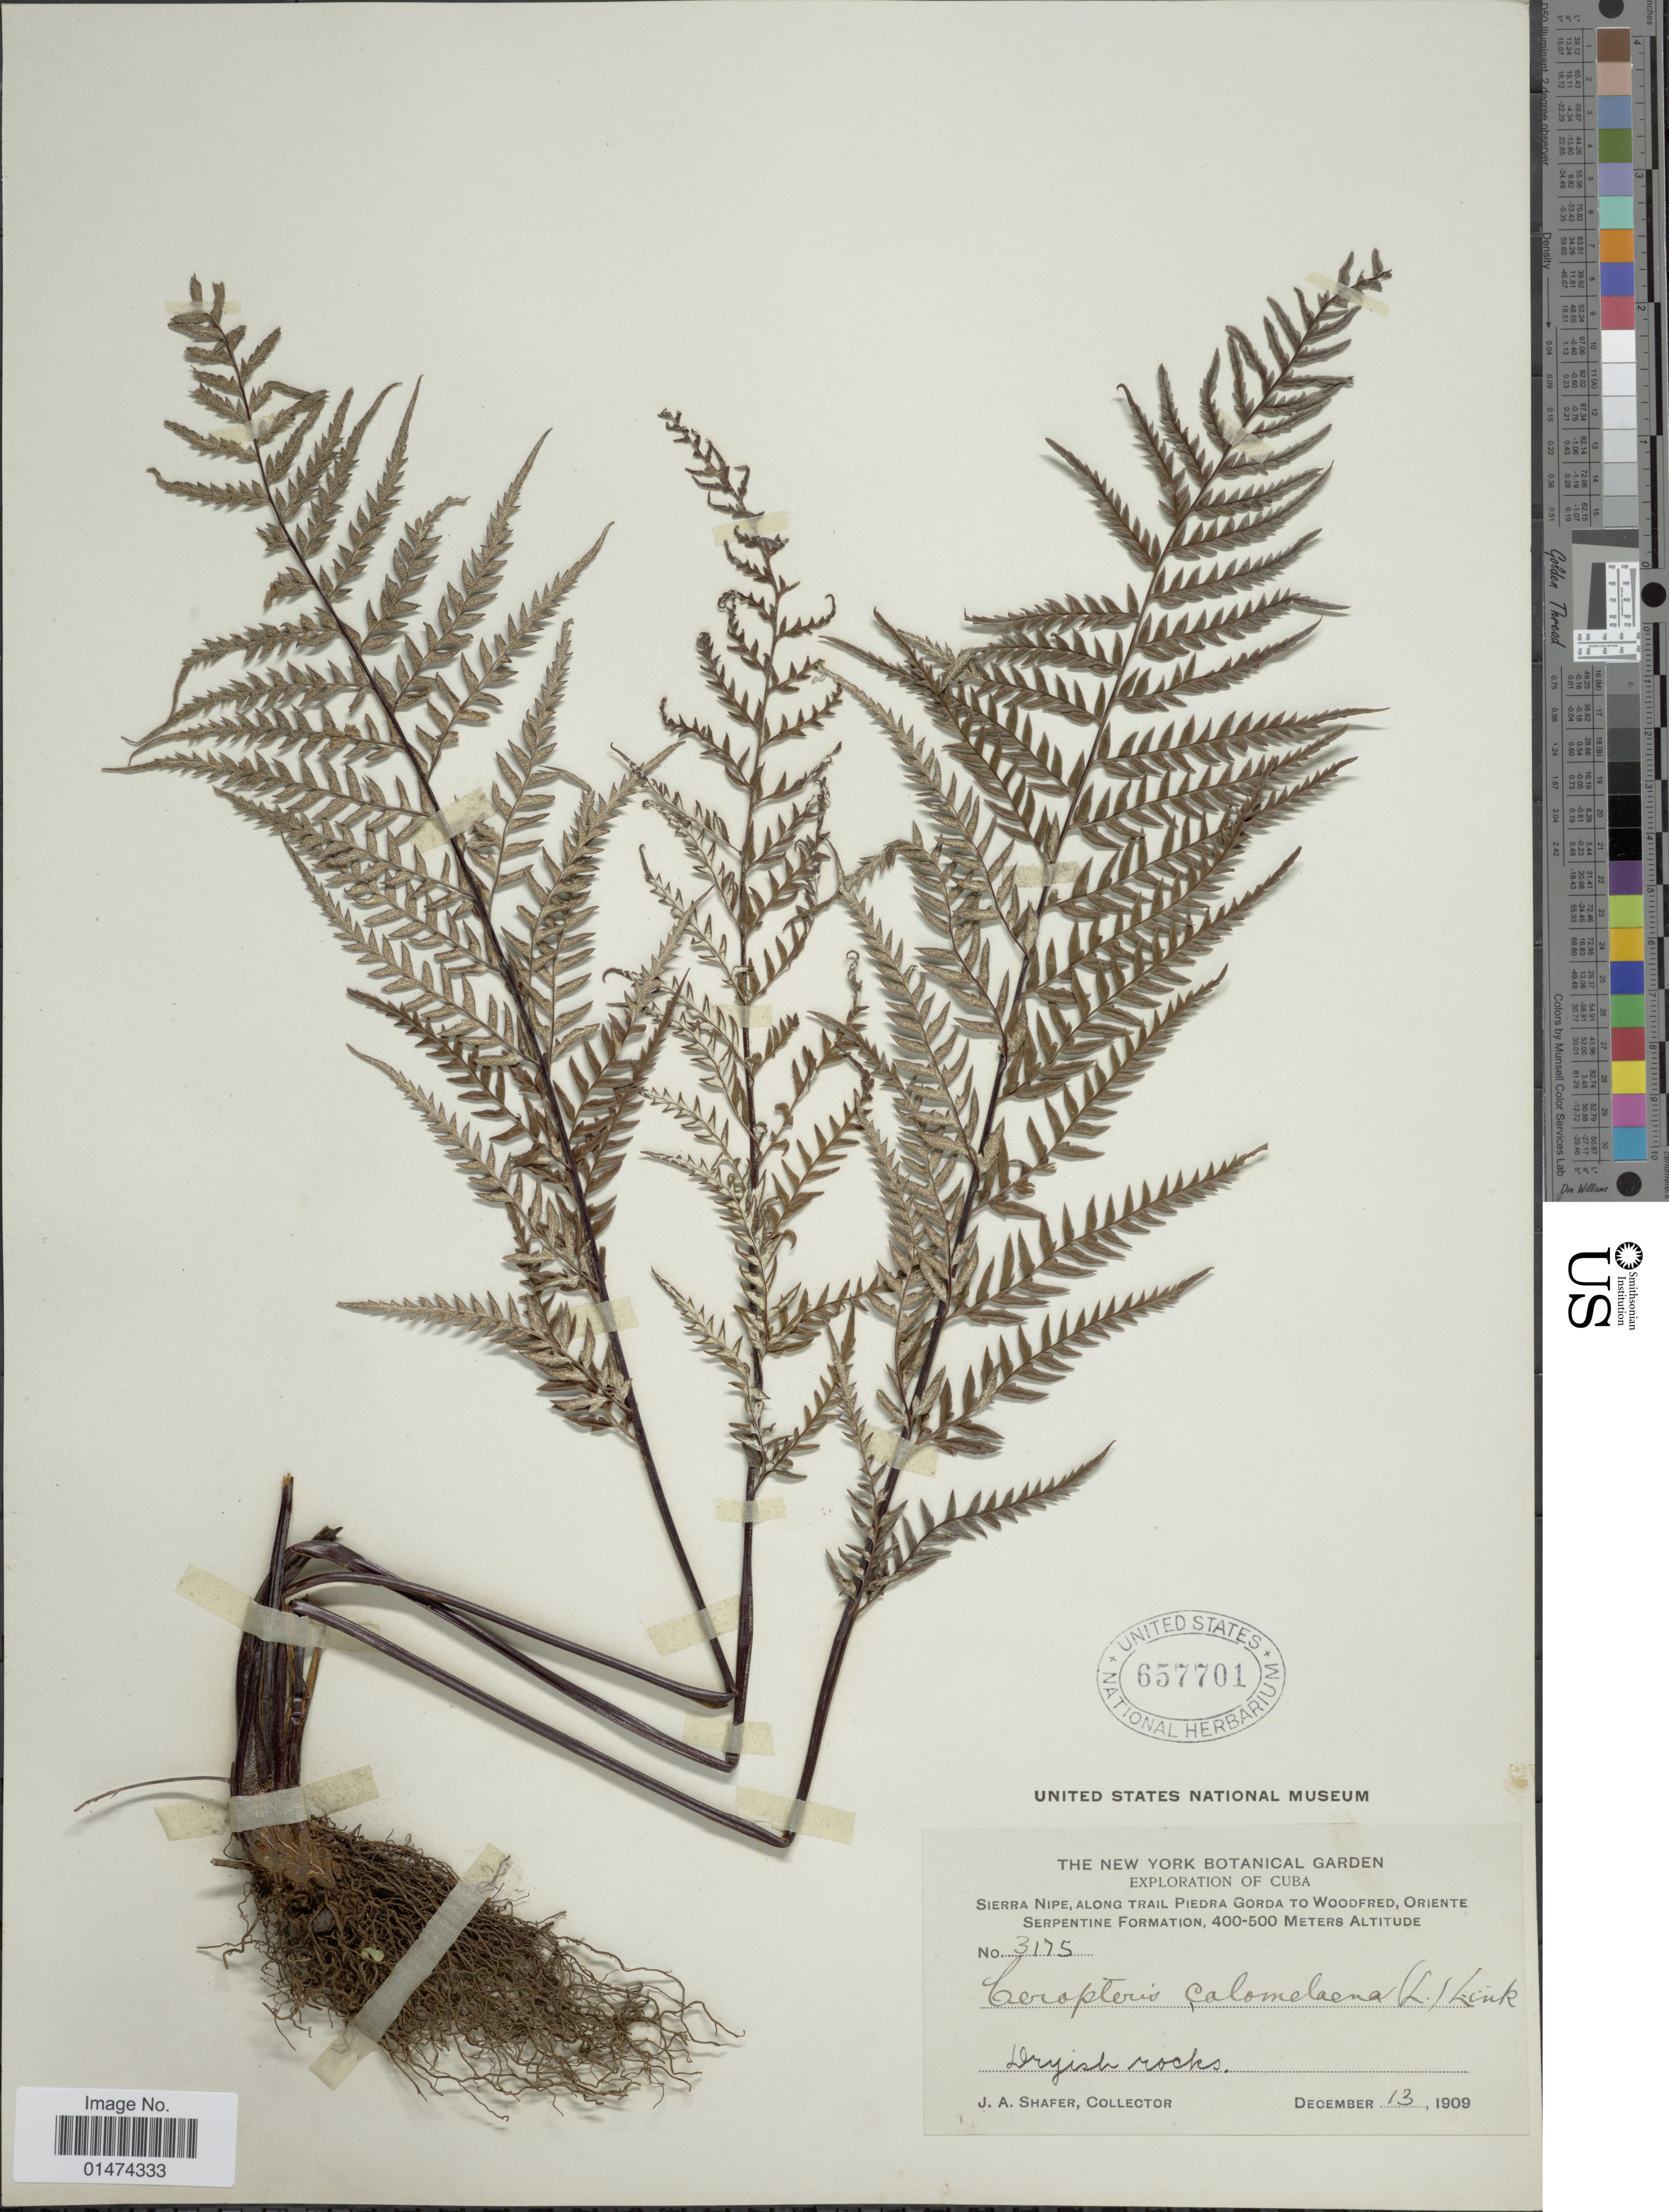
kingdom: Plantae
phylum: Tracheophyta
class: Polypodiopsida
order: Polypodiales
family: Pteridaceae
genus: Pityrogramma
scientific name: Pityrogramma calomelanos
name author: (L.) Link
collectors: J. A. Shafer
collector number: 3175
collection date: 1909-12-13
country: Cuba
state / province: Oriente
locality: Sierra Nipe, along trail Piedra Gordia to Woodfred, Serpentine Formation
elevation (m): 400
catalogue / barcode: US 657701